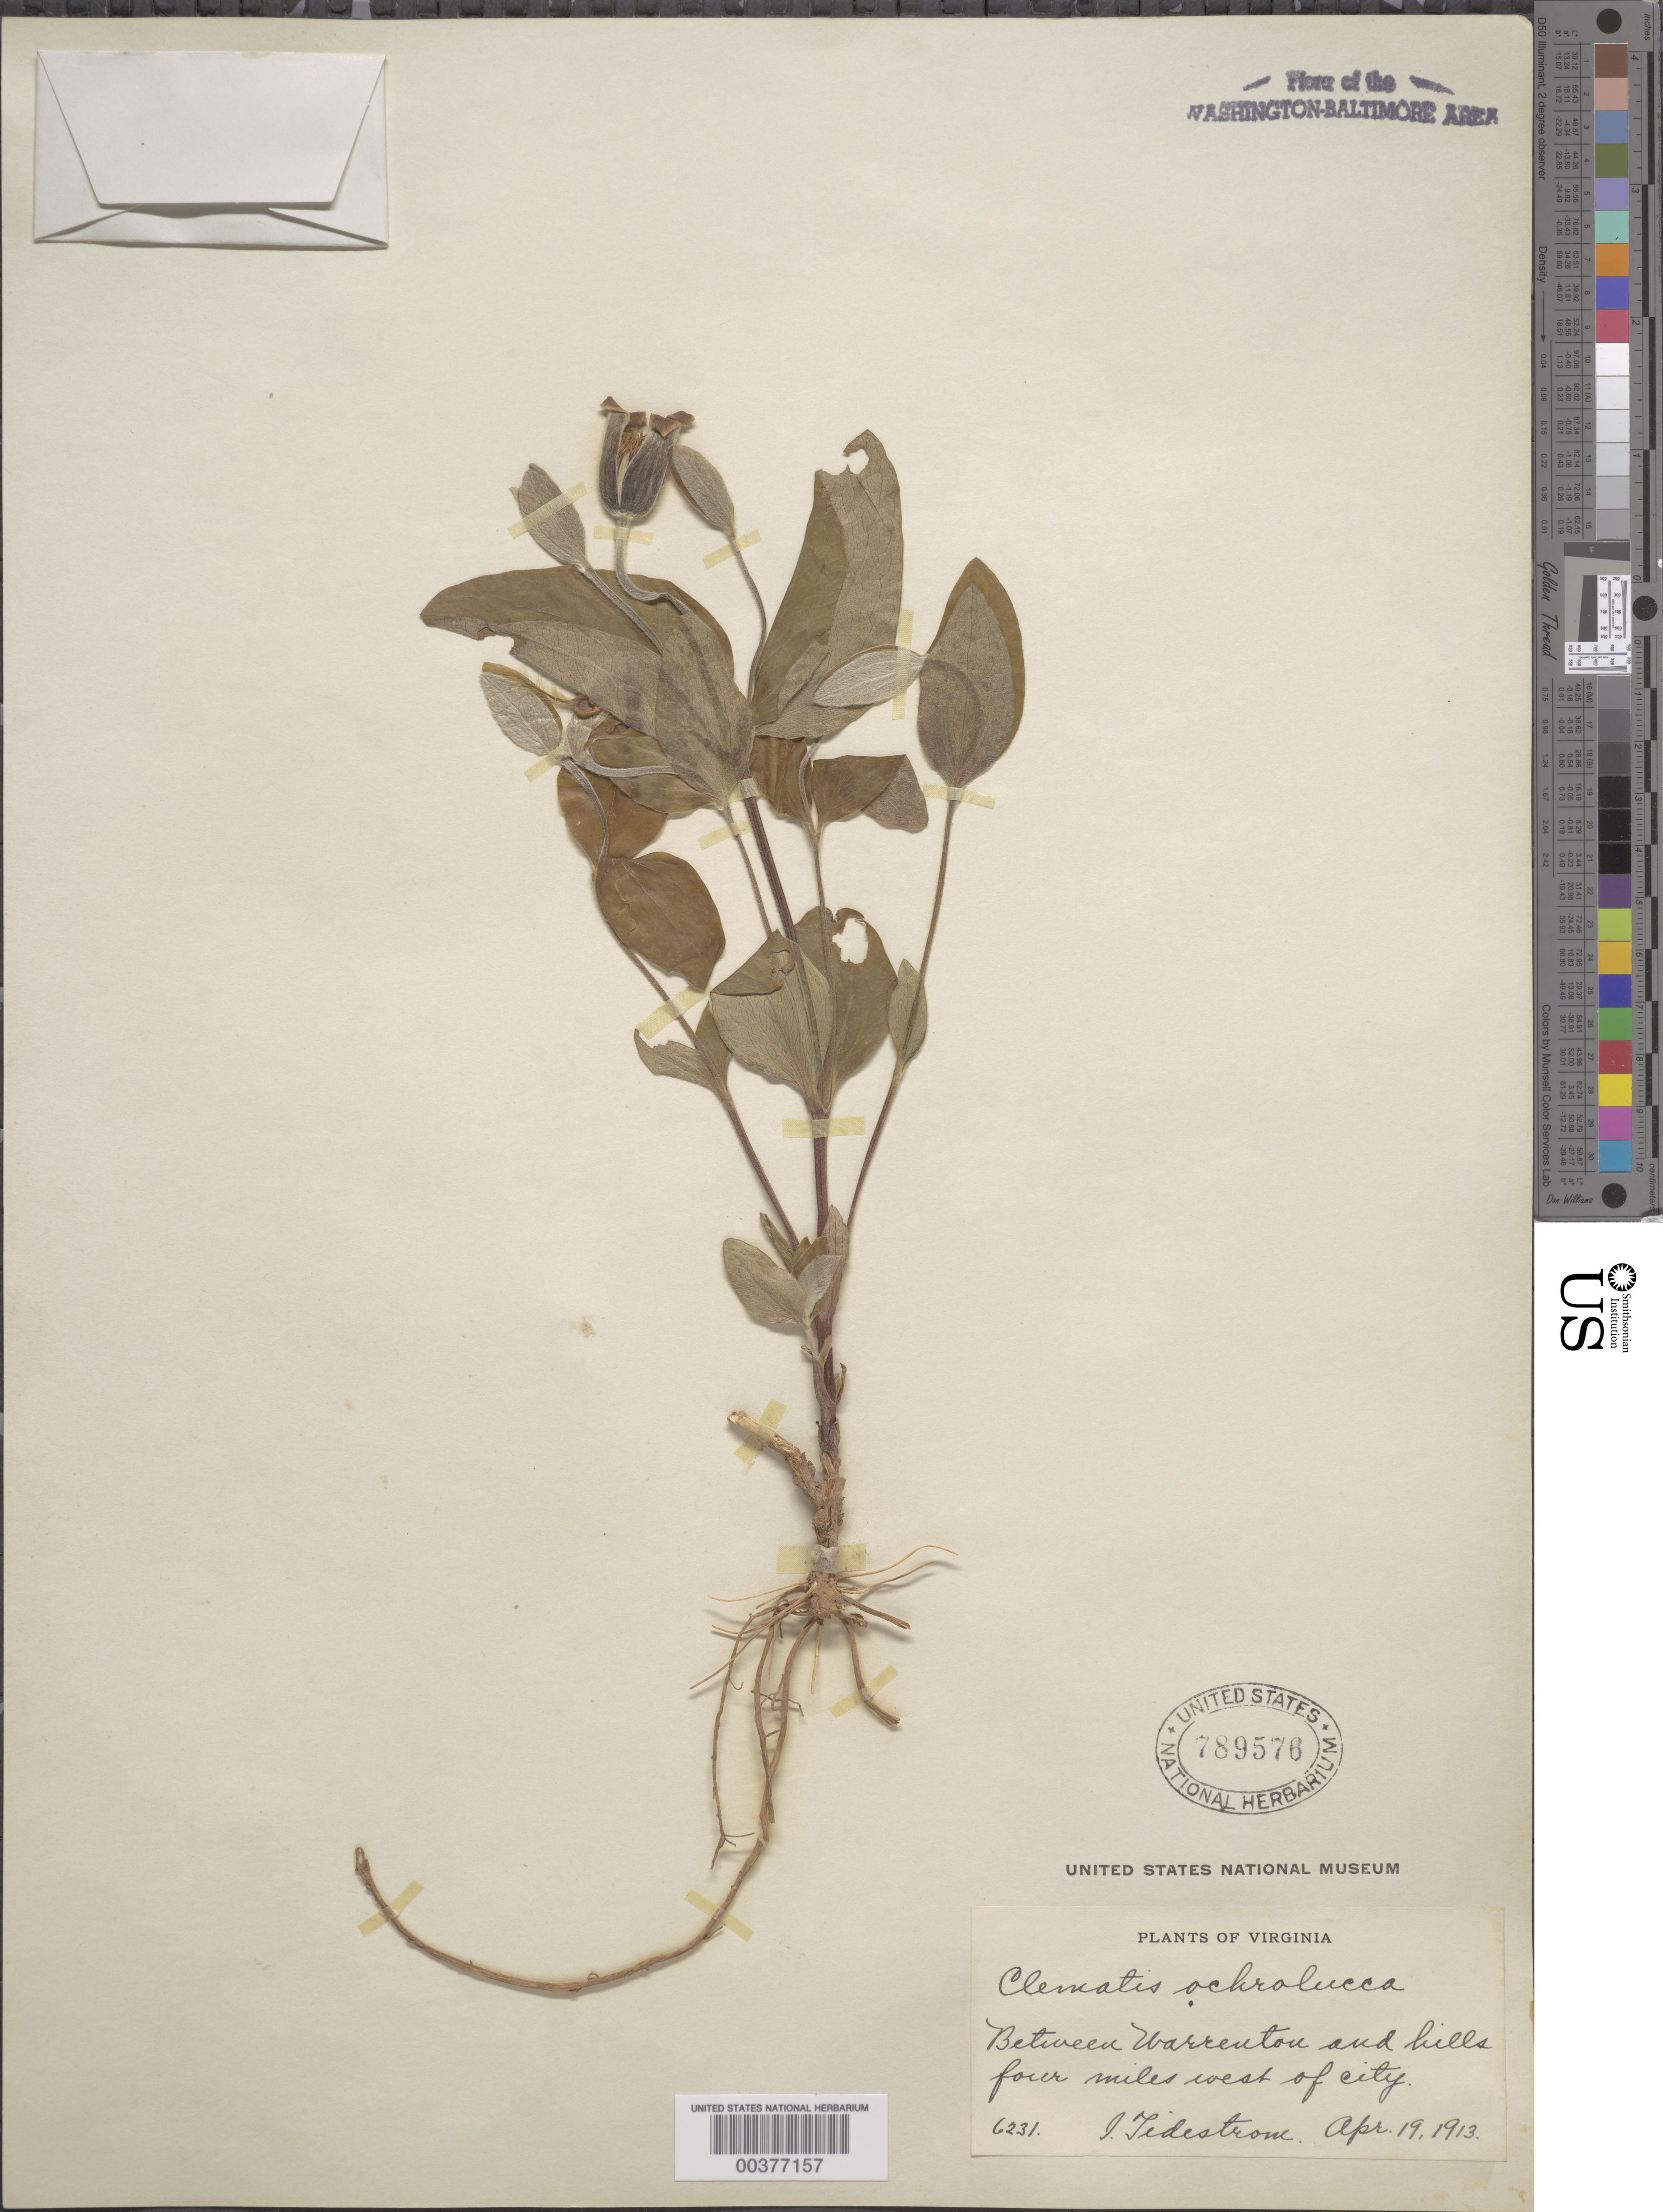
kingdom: Plantae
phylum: Tracheophyta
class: Magnoliopsida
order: Ranunculales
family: Ranunculaceae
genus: Clematis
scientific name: Clematis ochroleuca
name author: Aiton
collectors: I. F. Tidestrom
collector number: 6231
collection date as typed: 19 Apr 1913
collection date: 1913-04-19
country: United States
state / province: Virginia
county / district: Fauquier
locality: Between Warrenton and Hills West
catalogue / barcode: US 789576